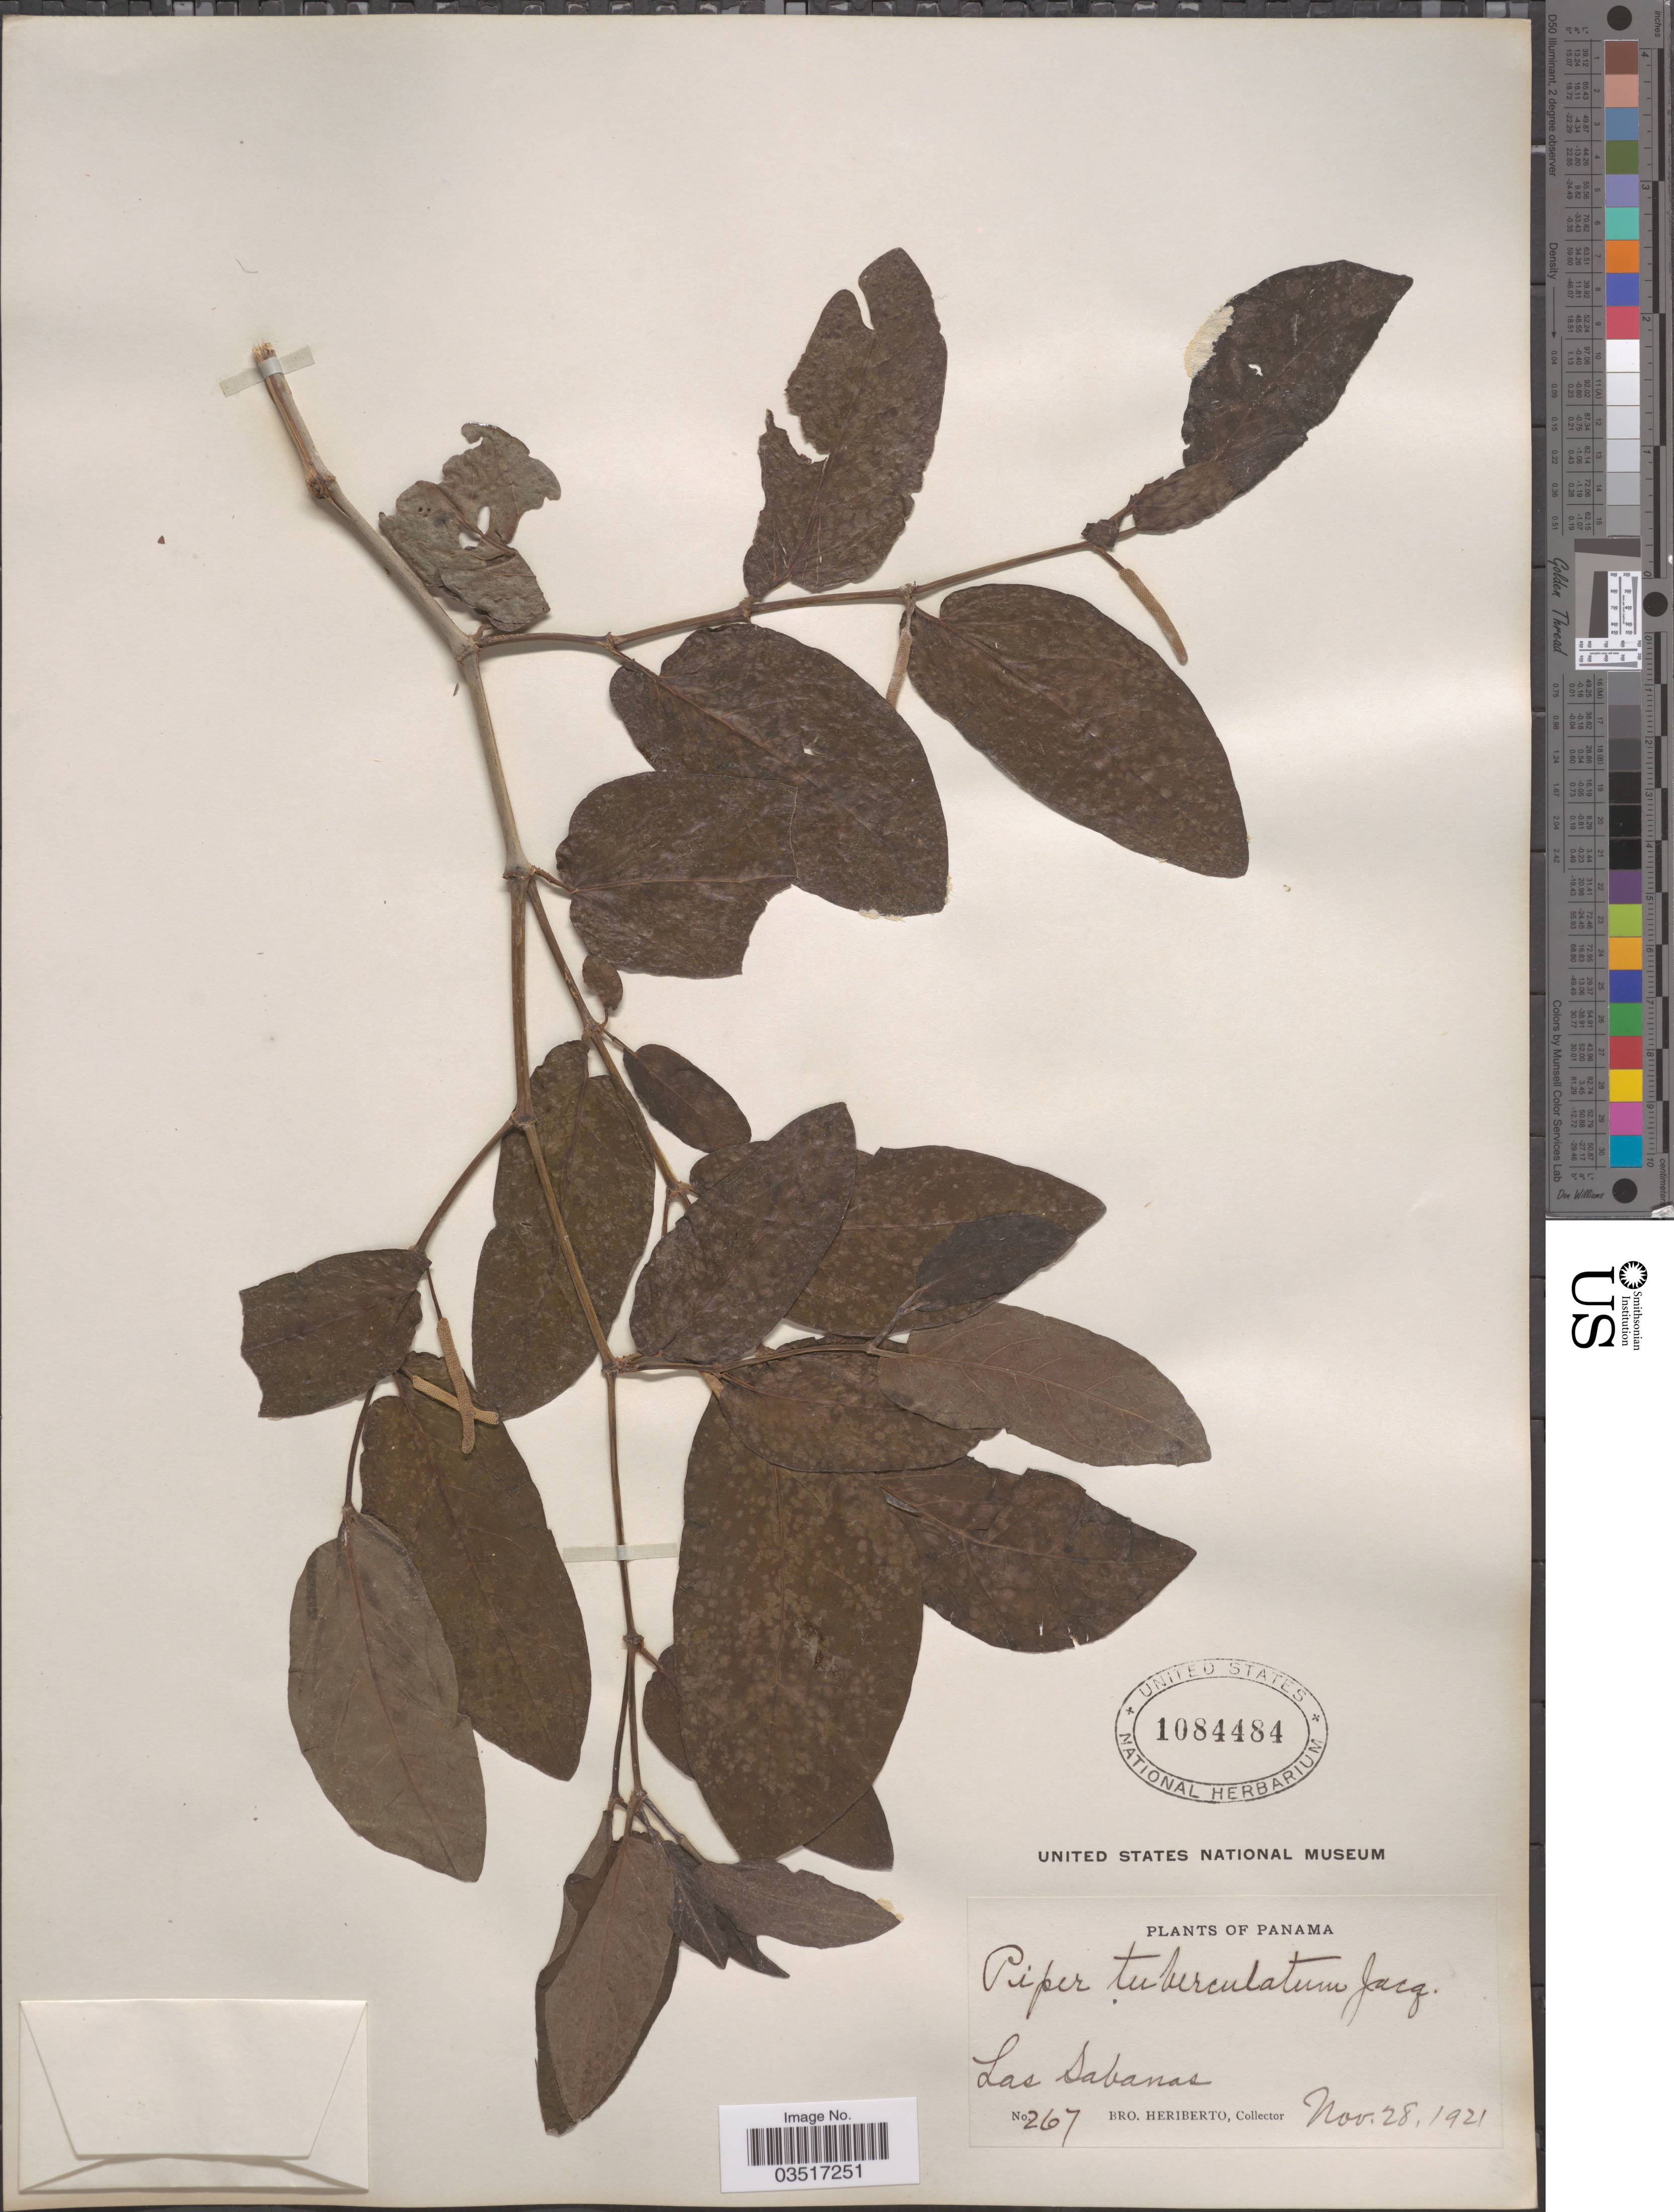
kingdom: Plantae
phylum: Tracheophyta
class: Magnoliopsida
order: Piperales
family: Piperaceae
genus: Piper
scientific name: Piper tuberculatum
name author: Jacq.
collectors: B. Heriberto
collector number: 267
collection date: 1921-11-28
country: Panama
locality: Las Sabanas.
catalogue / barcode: US 1084484